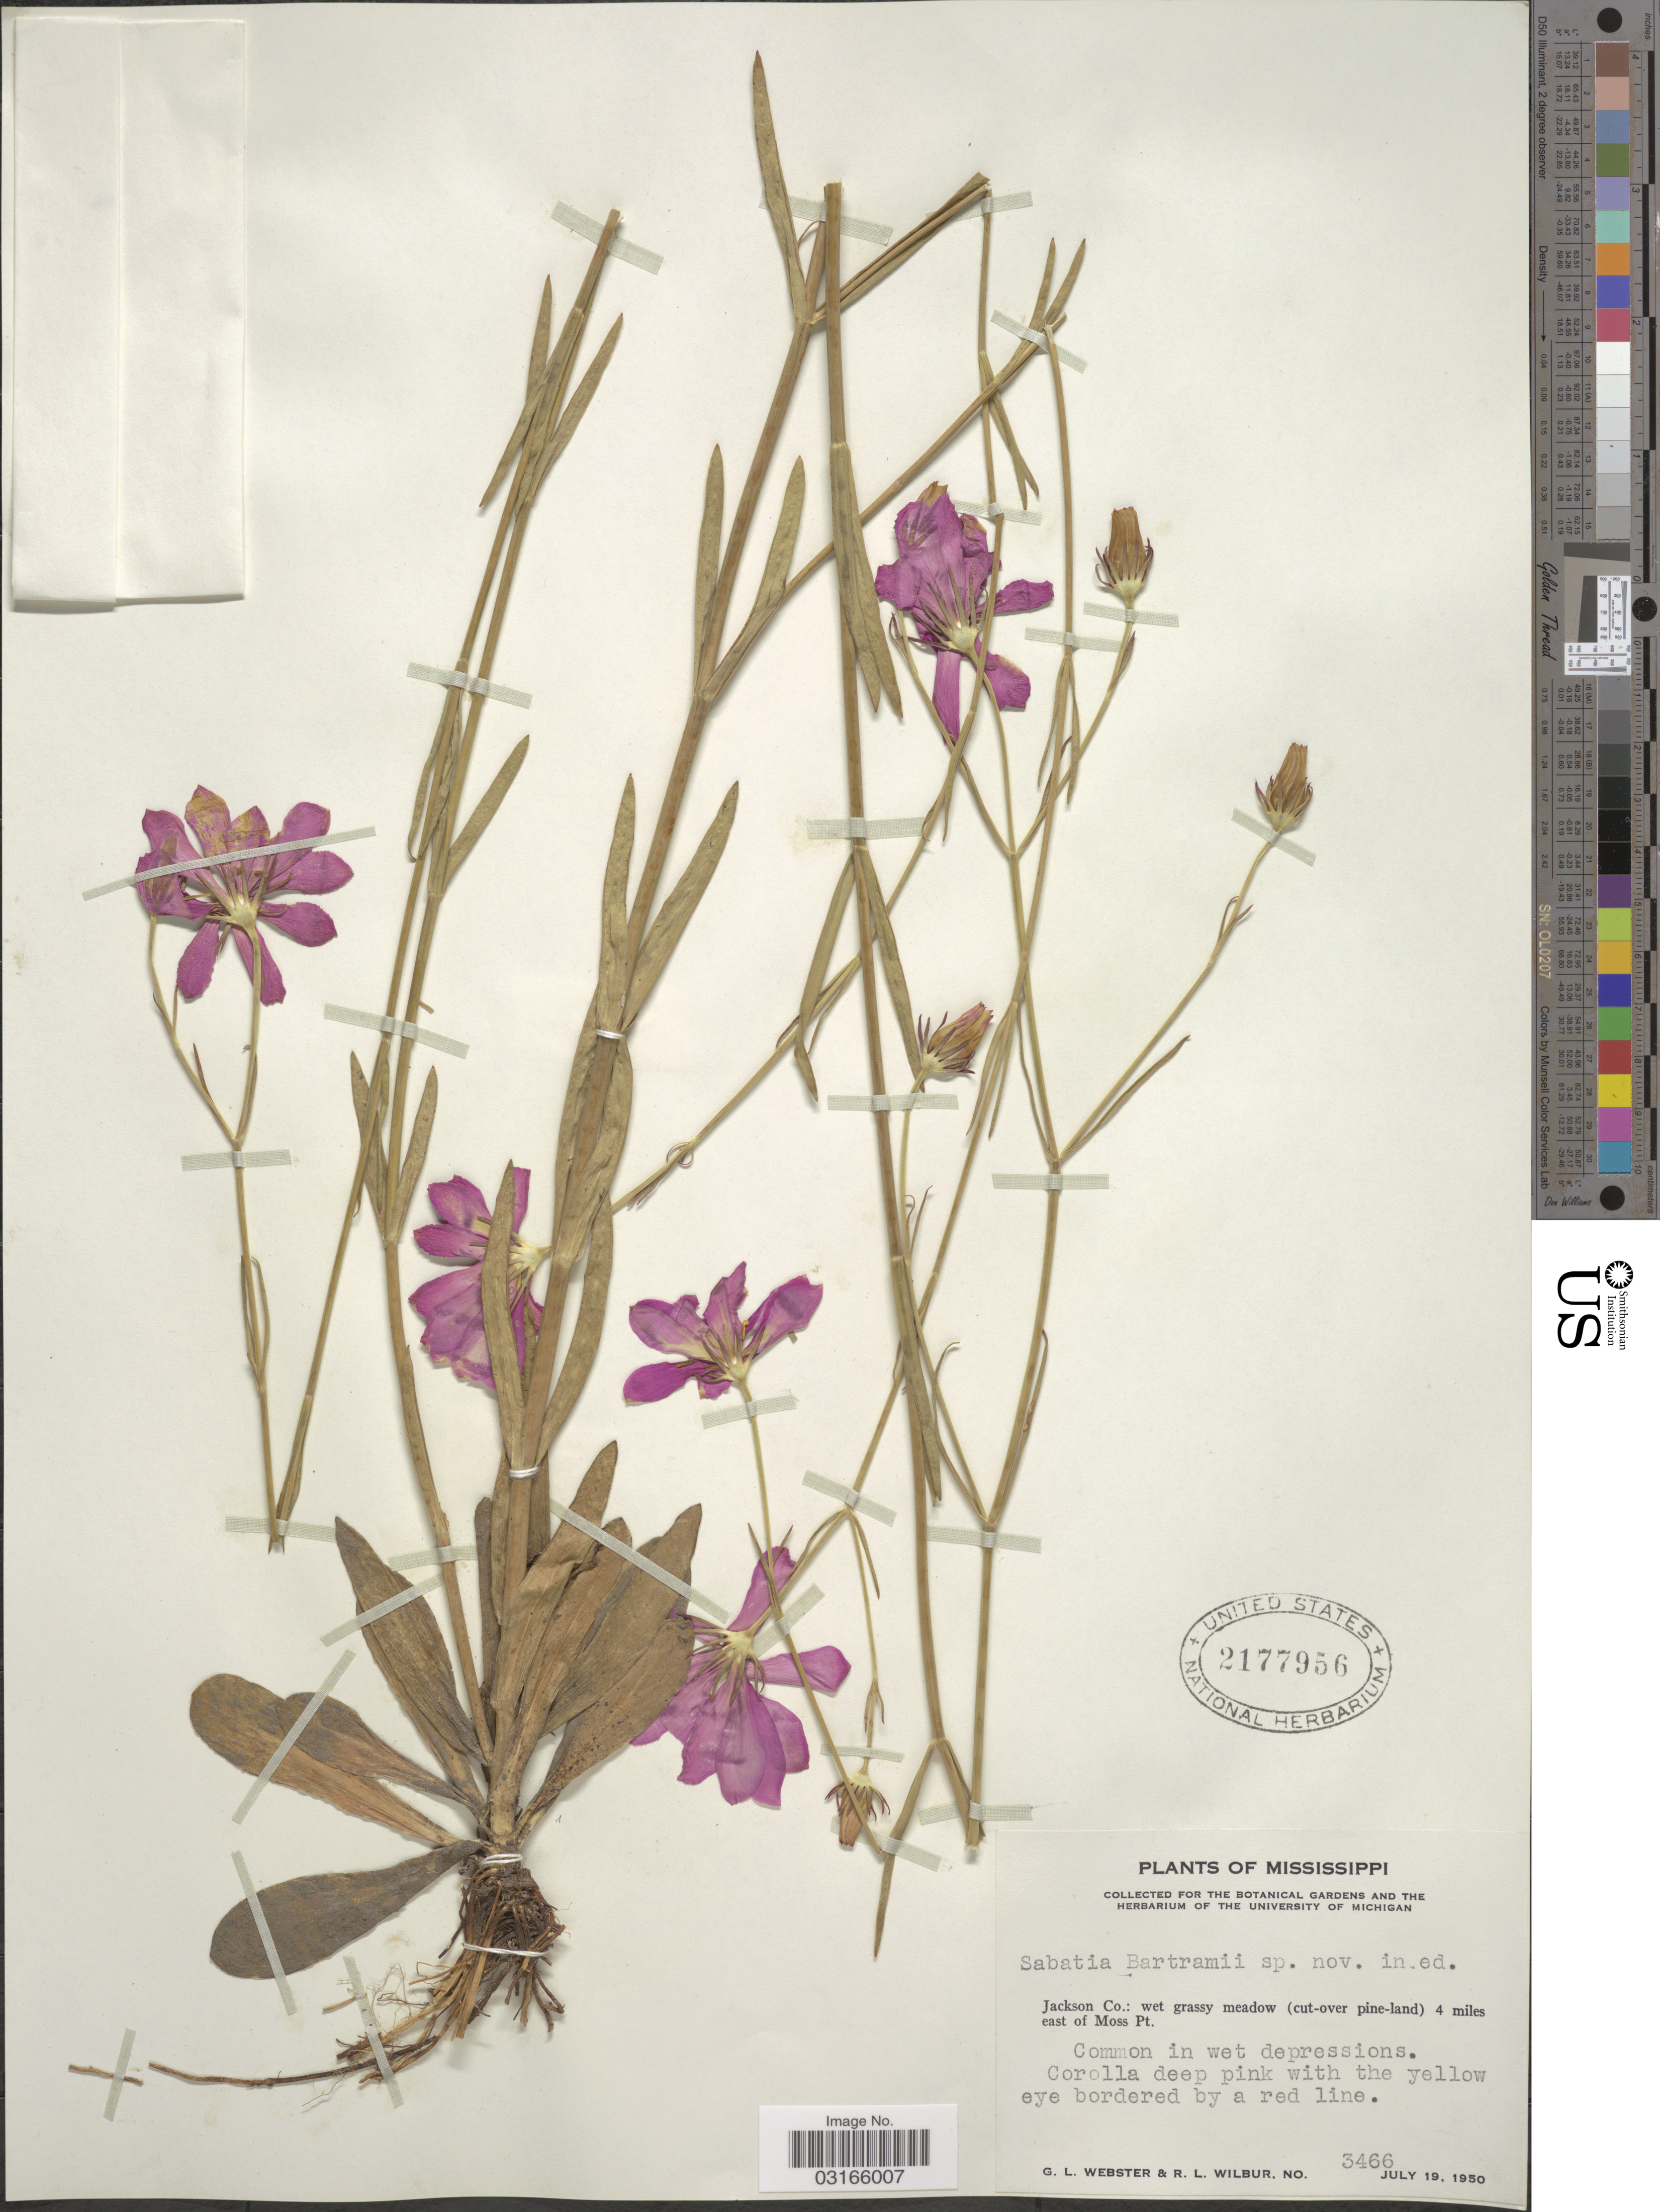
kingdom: Plantae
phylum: Tracheophyta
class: Magnoliopsida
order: Gentianales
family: Gentianaceae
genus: Sabatia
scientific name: Sabatia bartramii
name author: Wilbur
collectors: G. L. Webster & R. L. Wilbur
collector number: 3466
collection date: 1950-07-19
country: United States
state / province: Mississippi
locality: Jackson Co.: wet grassy meadow (cut-over pine-land) 4 miles east of Moss Pt.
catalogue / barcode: US 2177956